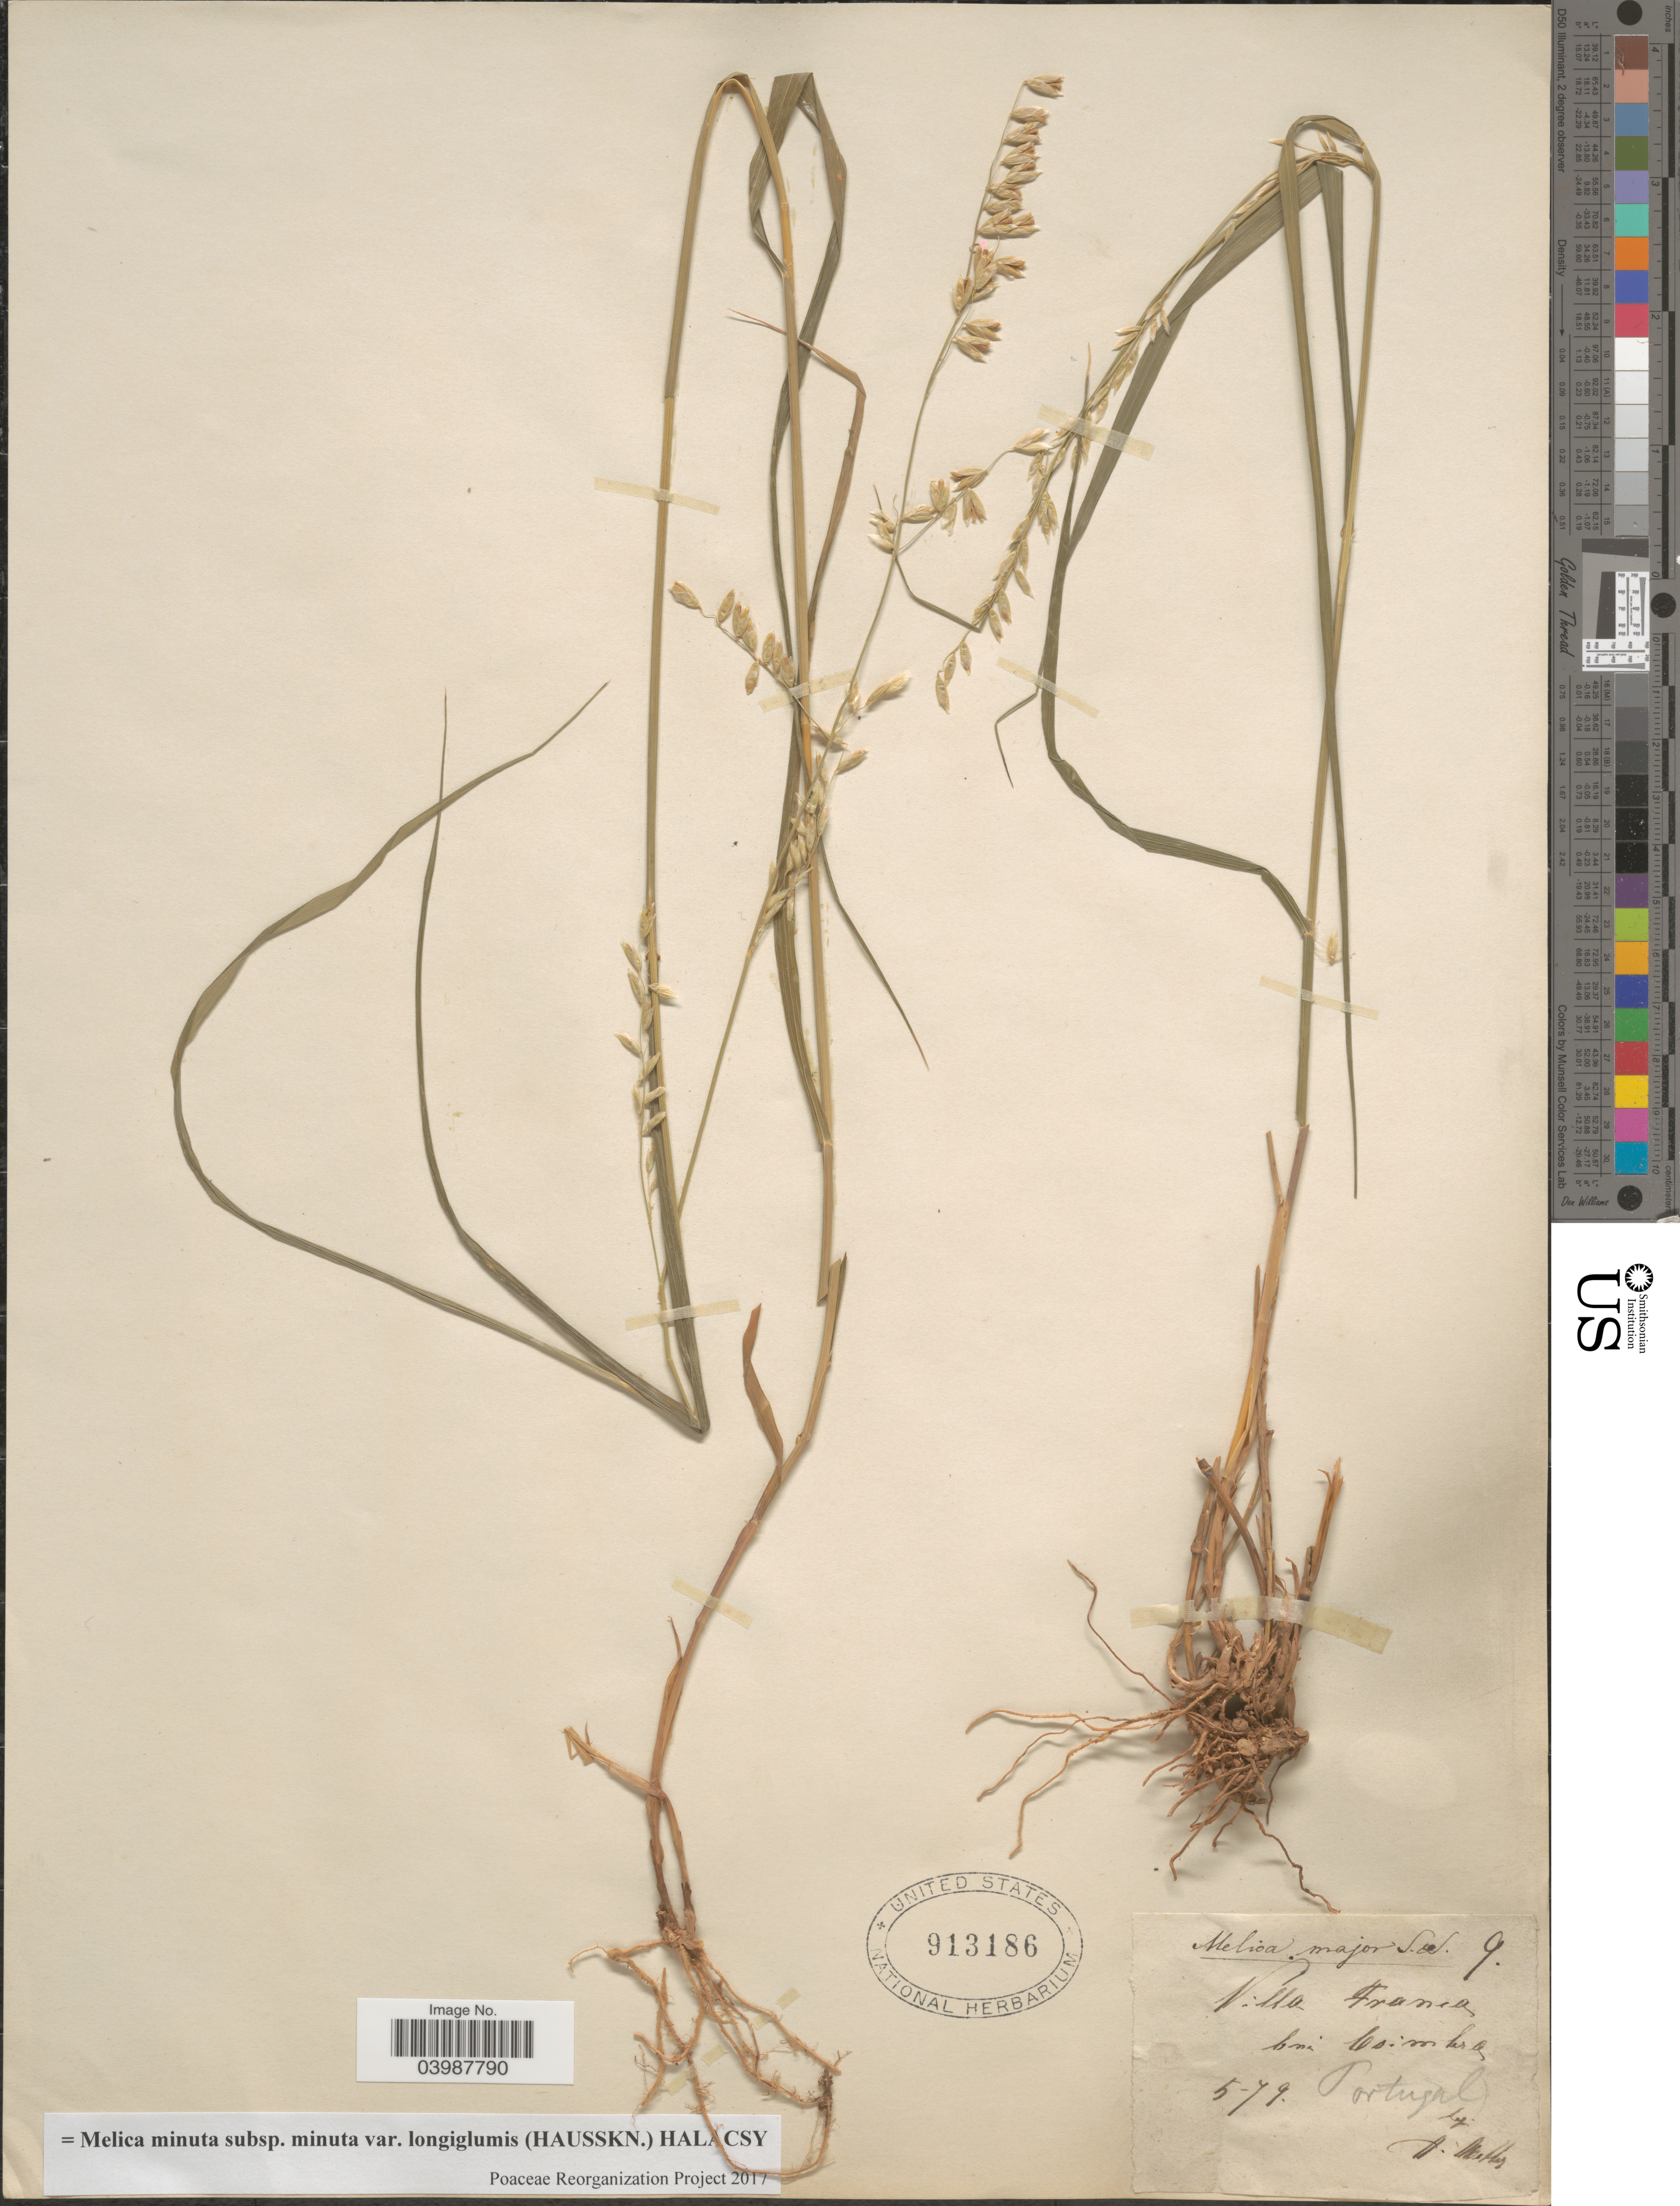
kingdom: Plantae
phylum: Tracheophyta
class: Liliopsida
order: Poales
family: Poaceae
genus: Melica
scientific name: Melica minuta subsp. minuta var. longiglumis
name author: (Hausskn.)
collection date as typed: Transcribed d/m/y: /5/79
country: Portugal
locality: Villa Franca bei Coimbra.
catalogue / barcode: US 913186